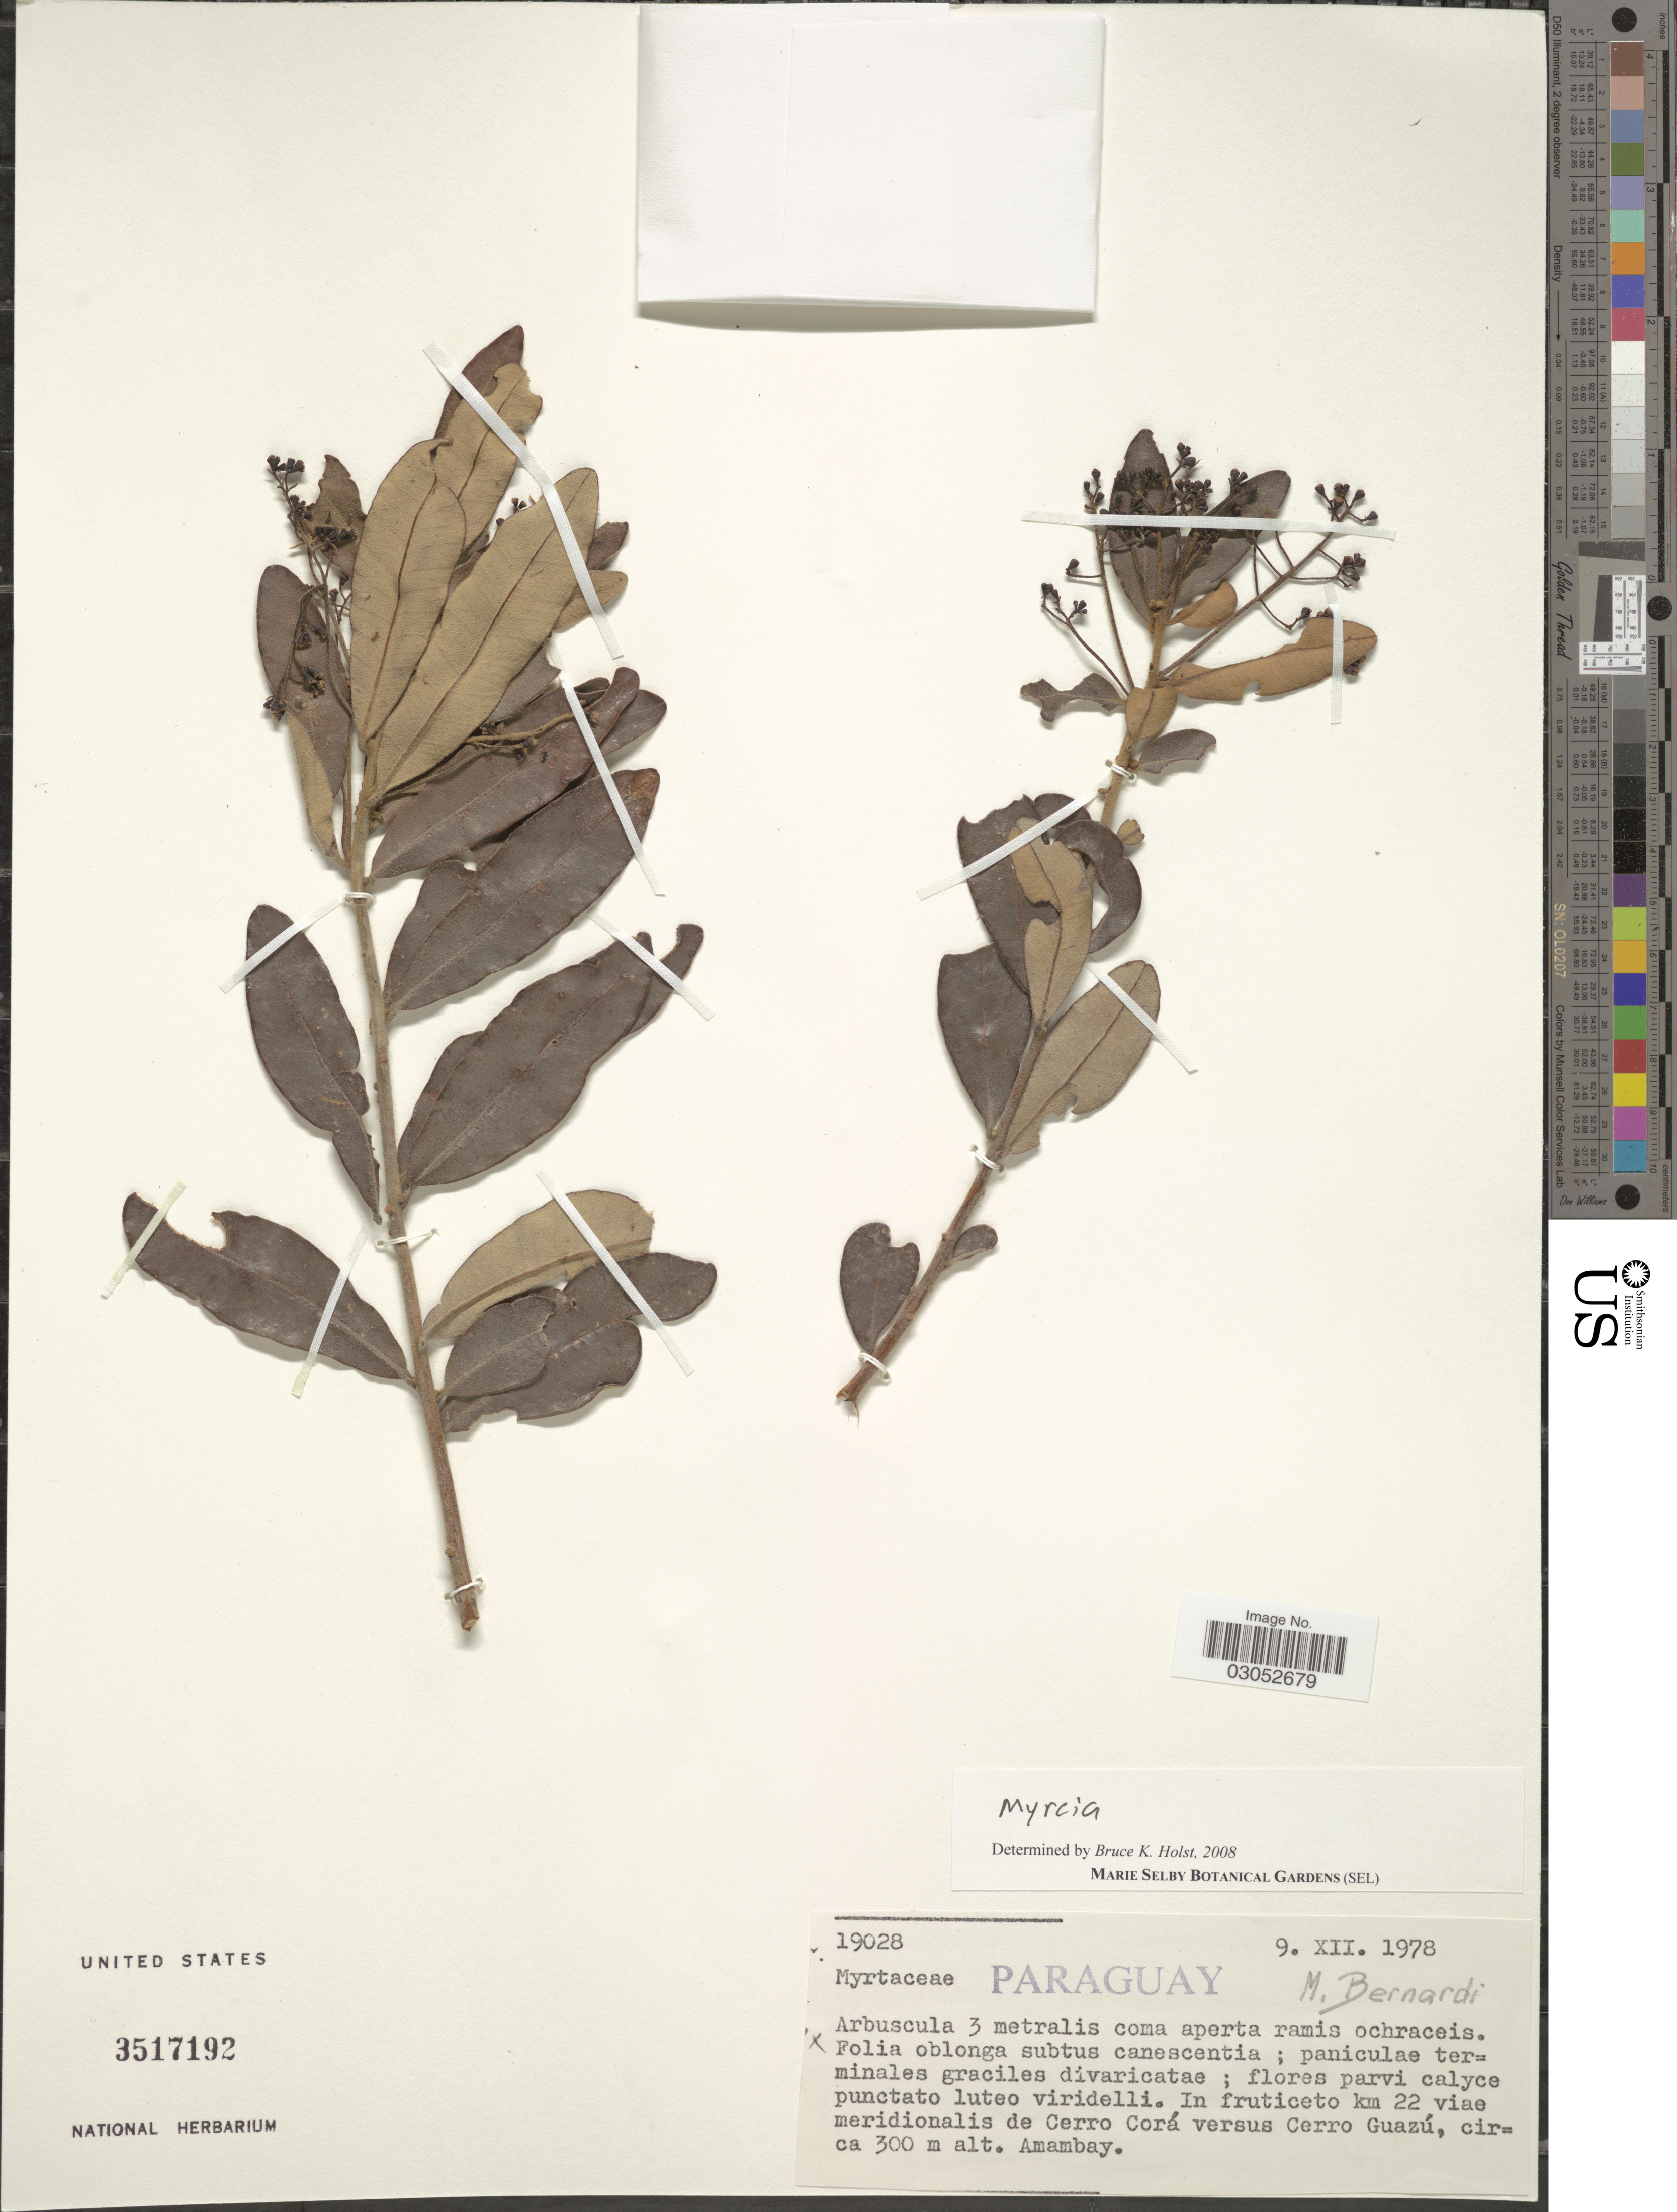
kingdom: Plantae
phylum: Tracheophyta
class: Magnoliopsida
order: Myrtales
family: Myrtaceae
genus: Myrcia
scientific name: Myrcia sp.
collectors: M. Bernardi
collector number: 19028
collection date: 1978-12-09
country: Paraguay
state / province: Amambay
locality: In fruticeto km 22 viae meridionalis de Cerro Corá versus Cerro Guazú.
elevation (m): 300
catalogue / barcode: US 3517192